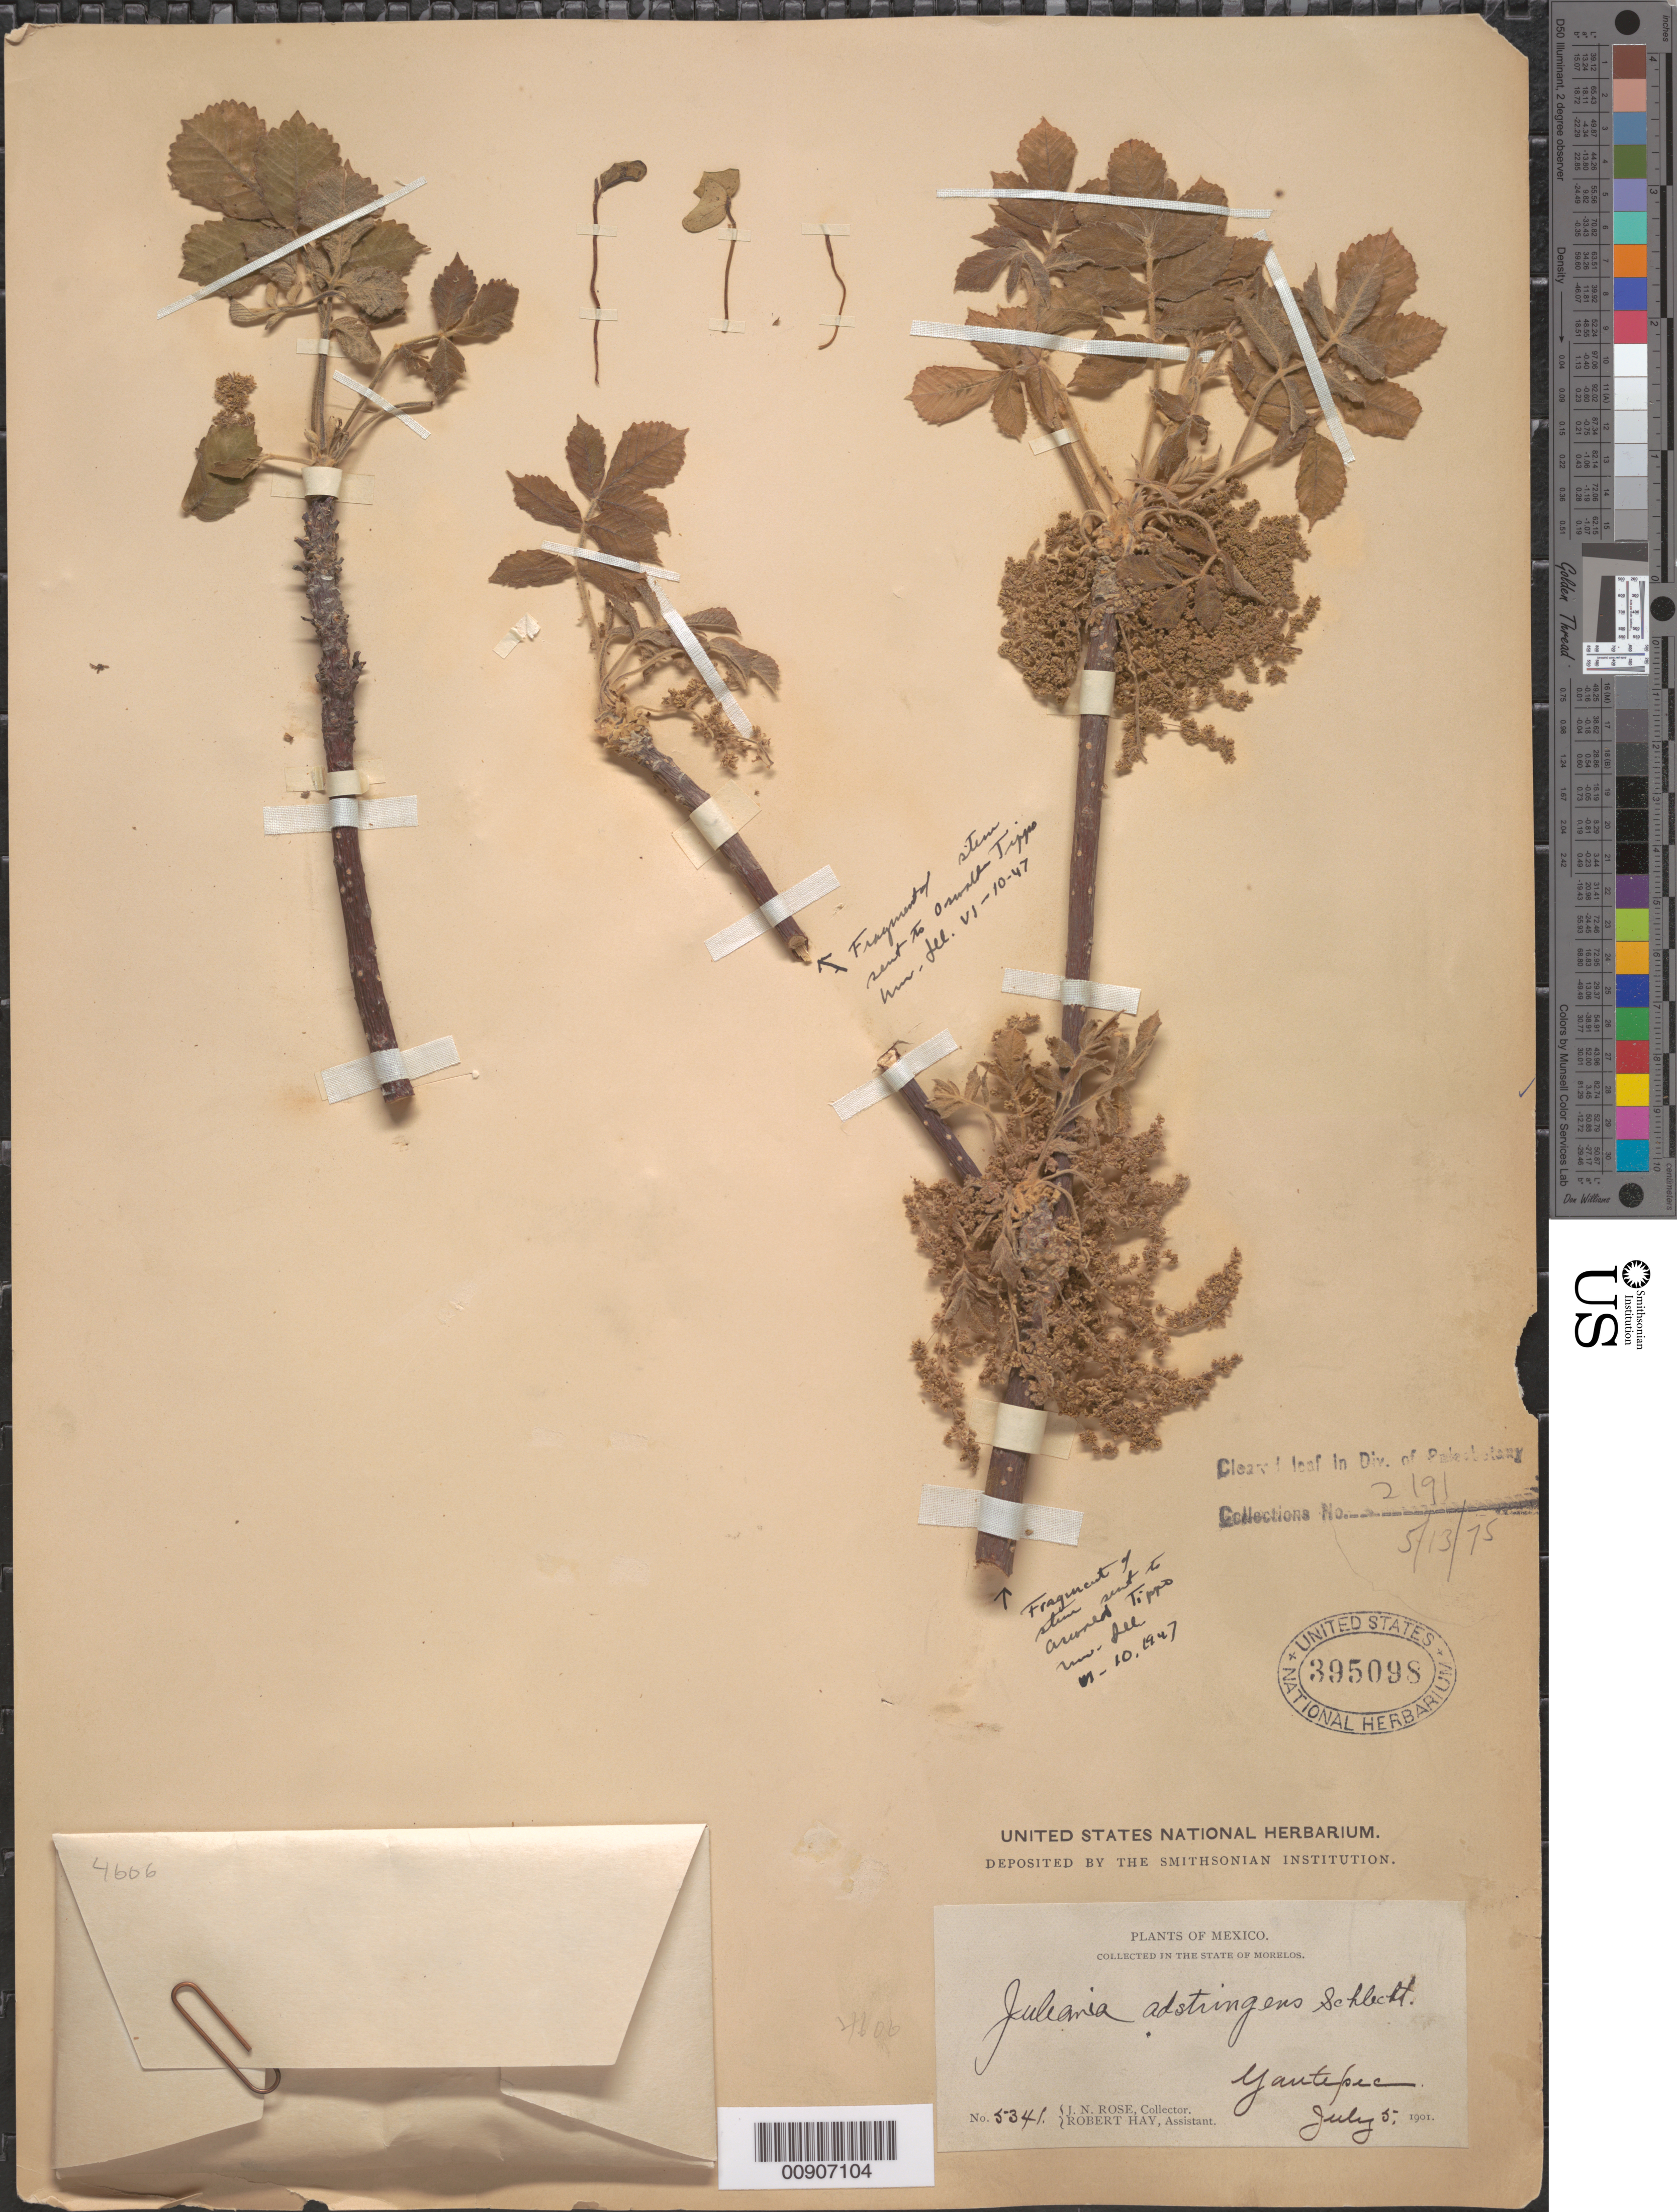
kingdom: Plantae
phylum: Tracheophyta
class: Magnoliopsida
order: Sapindales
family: Anacardiaceae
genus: Amphipterygium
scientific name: Amphipterygium adstringens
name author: (Schltdl.) Schiede ex Standl.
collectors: J. N. Rose & R. Hay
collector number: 5341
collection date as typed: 05 Jul 1901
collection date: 1901-07-05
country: Mexico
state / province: Morelos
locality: Yautepec, State of Morelos.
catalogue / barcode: US 395098